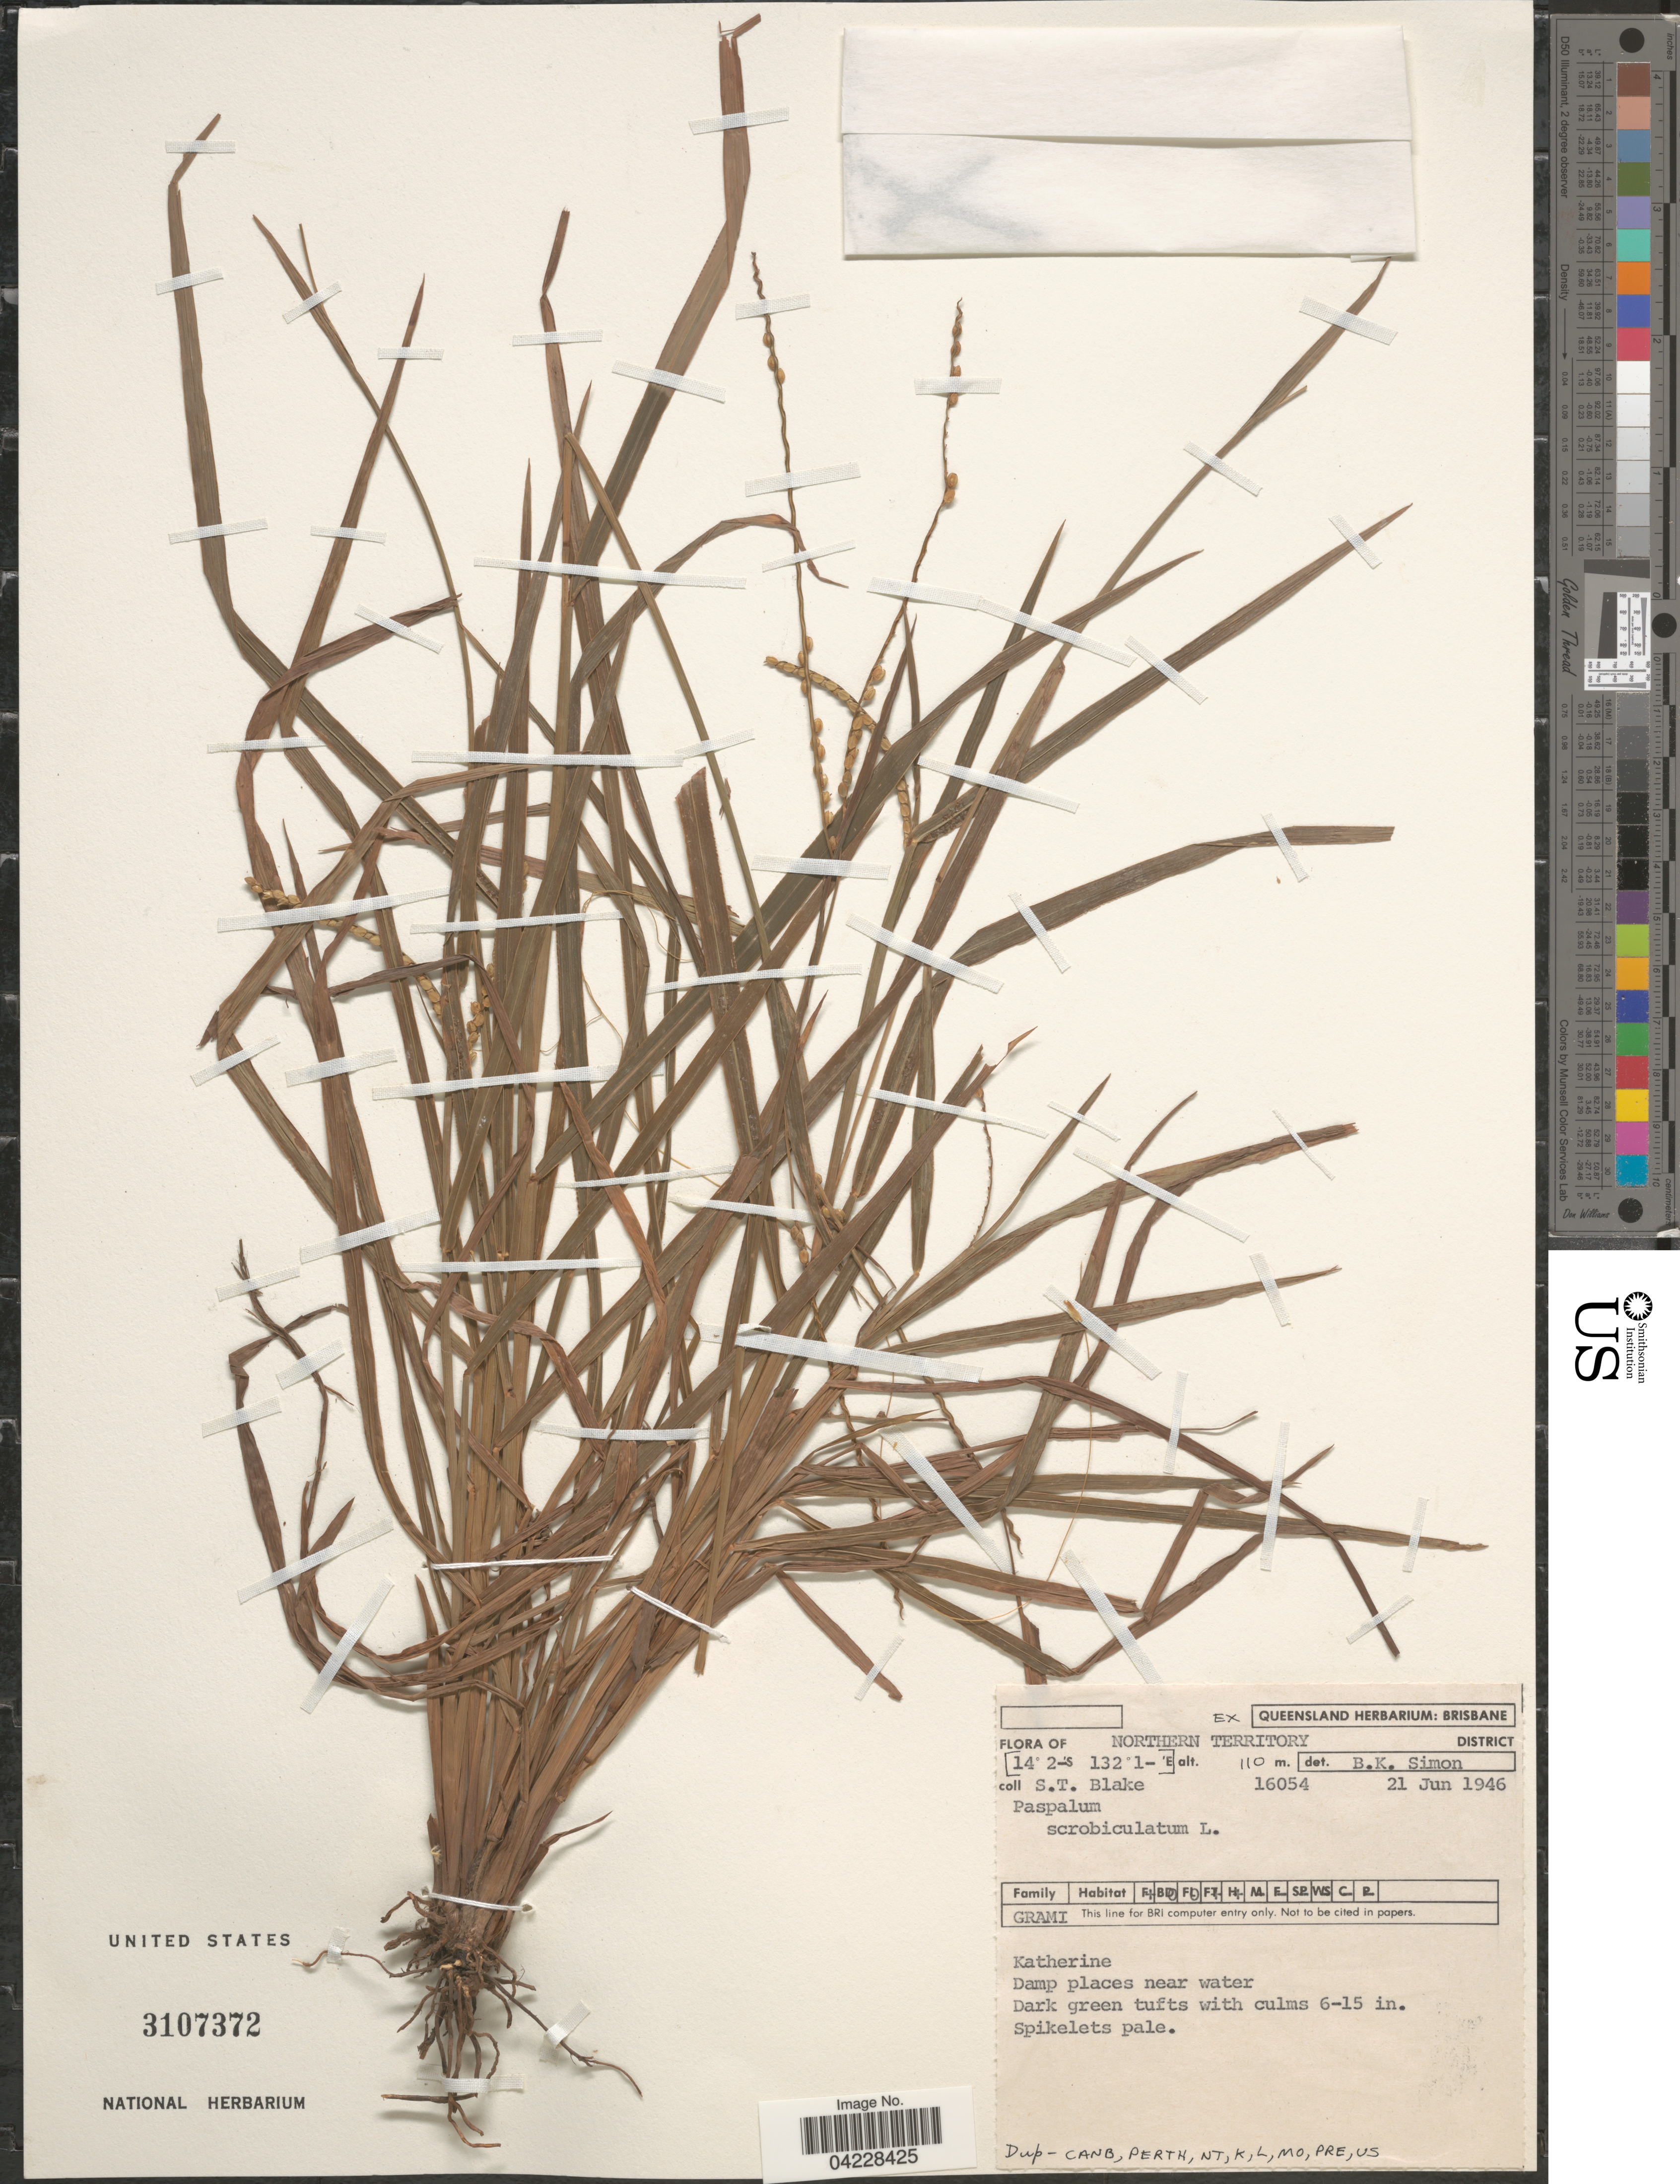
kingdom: Plantae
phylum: Tracheophyta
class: Liliopsida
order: Poales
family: Poaceae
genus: Paspalum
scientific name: Paspalum scrobiculatum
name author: L.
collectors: S. T. Blake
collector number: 16054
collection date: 1946-06-21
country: Australia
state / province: Northern Territory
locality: Katherine.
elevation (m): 110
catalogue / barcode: US 3107372